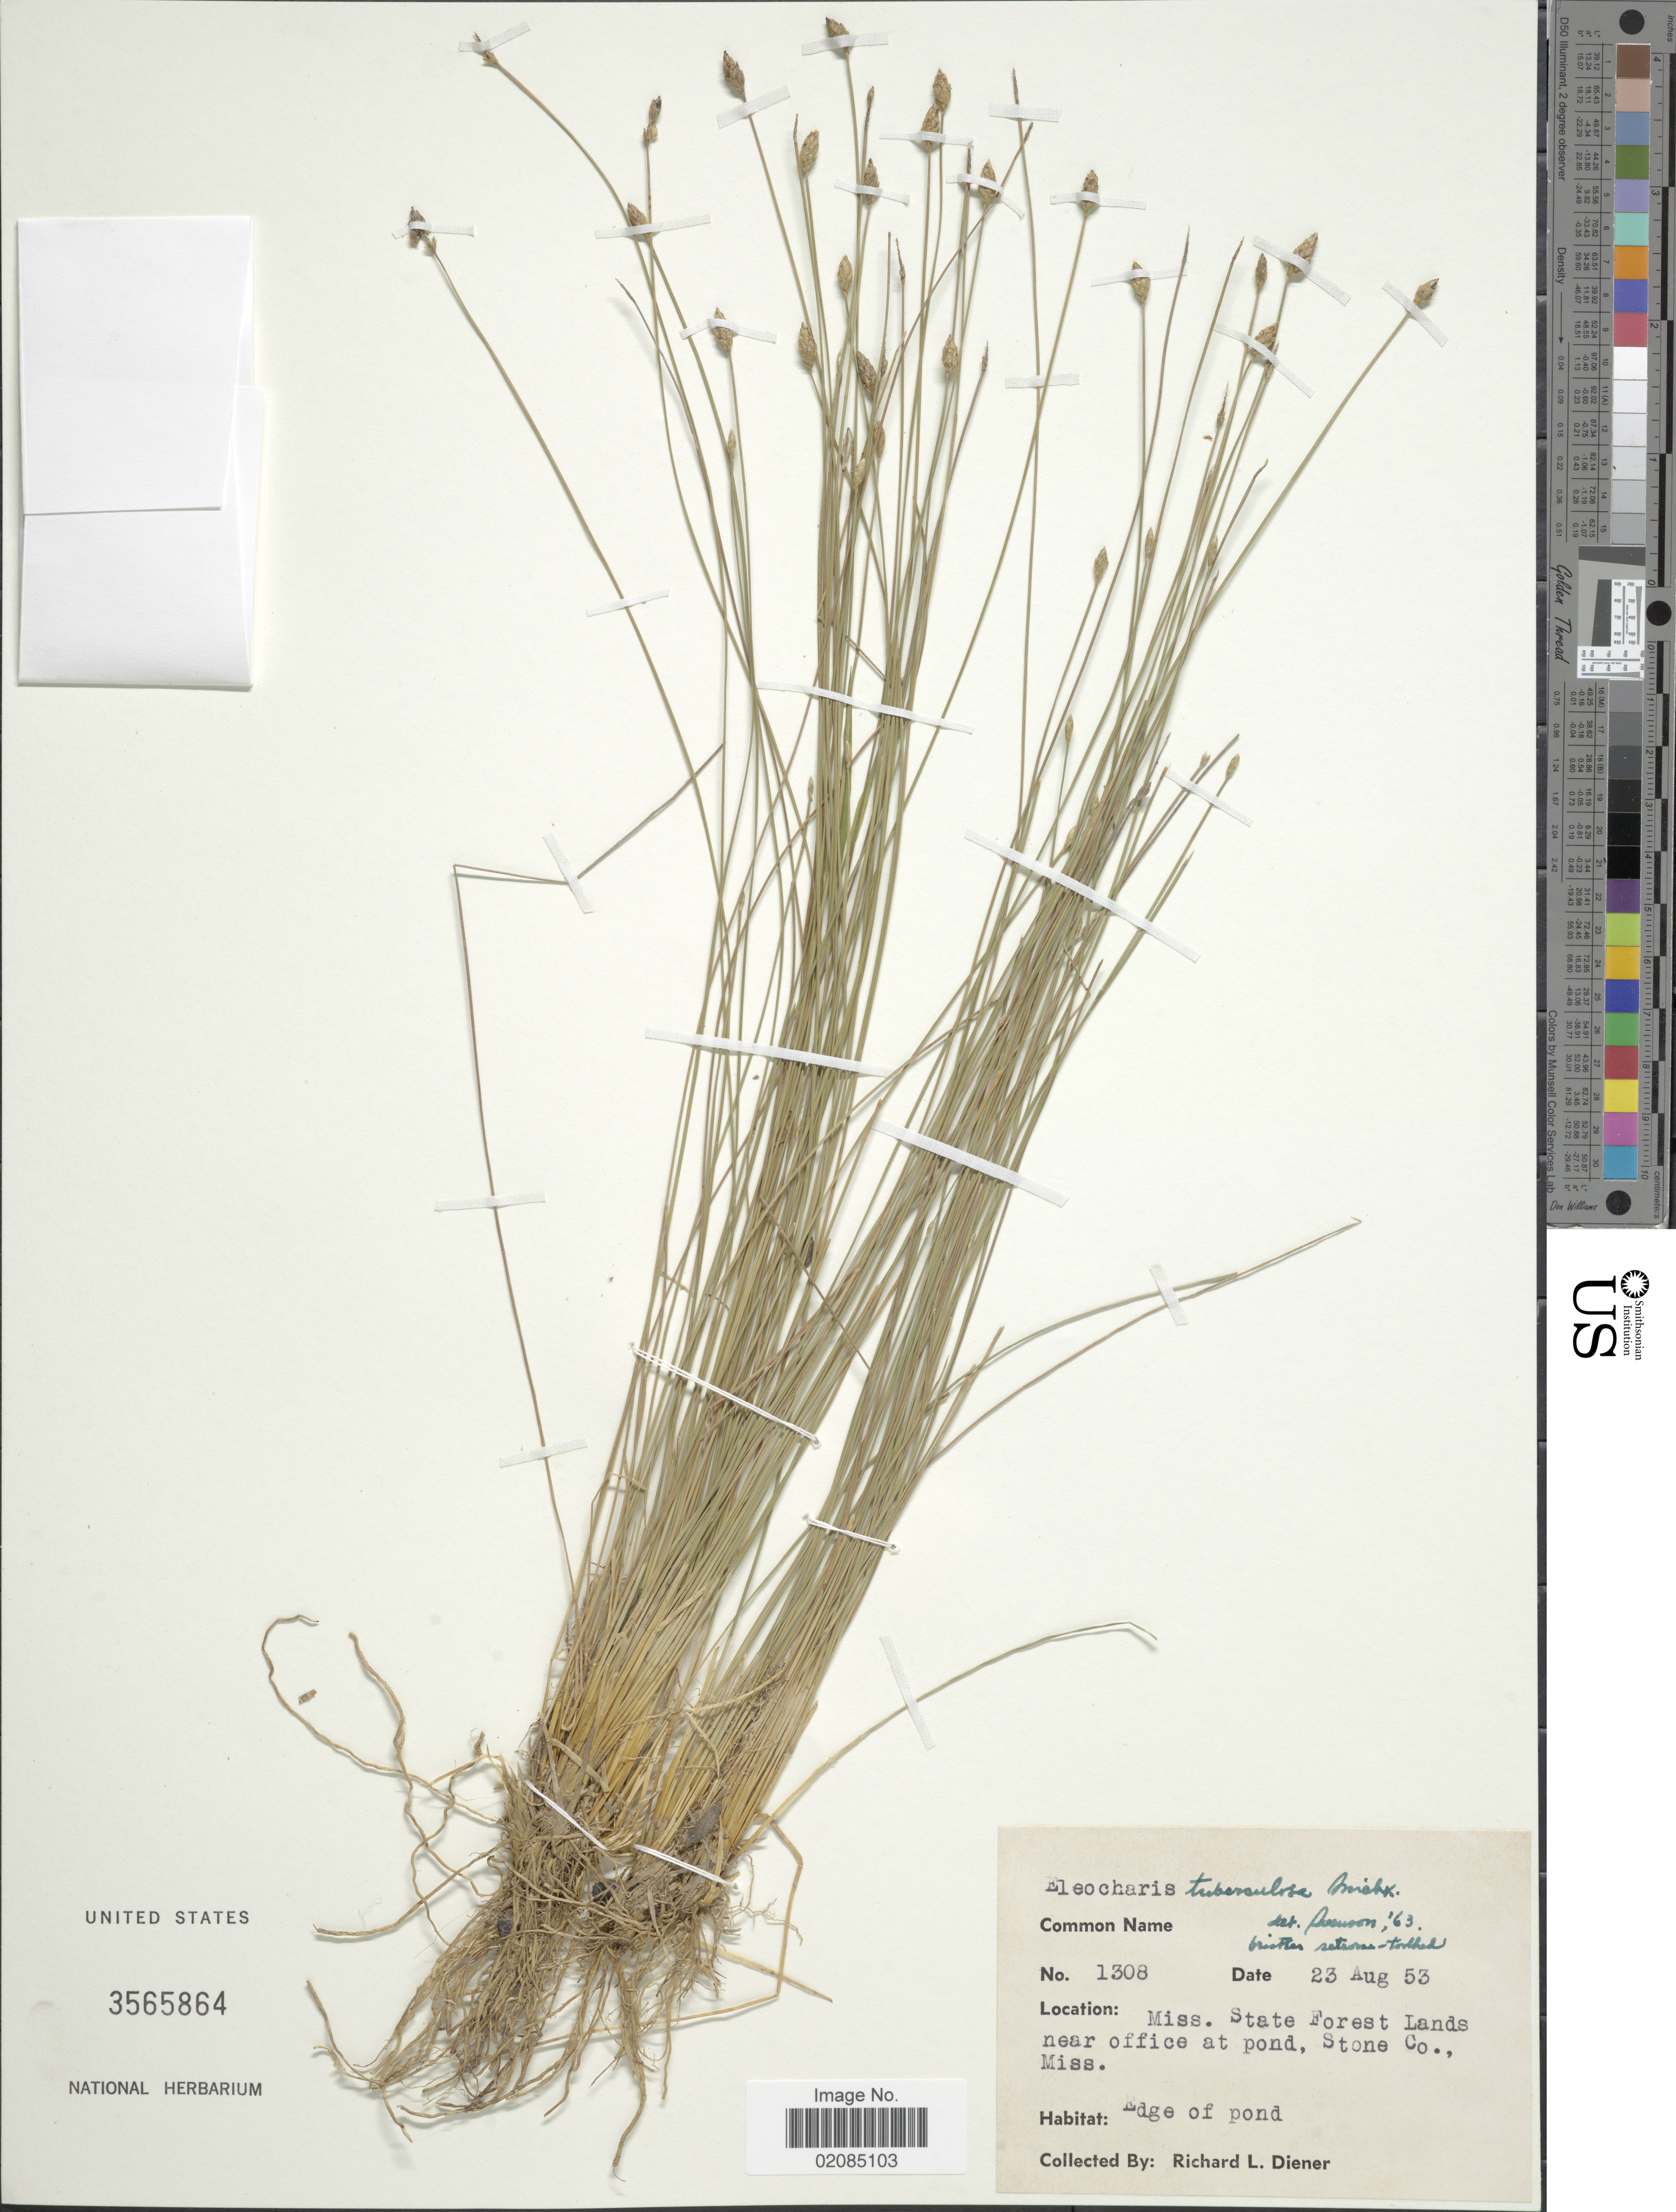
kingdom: Plantae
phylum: Tracheophyta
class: Liliopsida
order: Poales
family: Cyperaceae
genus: Eleocharis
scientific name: Eleocharis tuberculosa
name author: (Michx.) Roem. & Schult.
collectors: R. Diener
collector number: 1308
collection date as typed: Transcribed d/m/y: 23/8/53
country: United States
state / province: Mississippi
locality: Miss. State Forest Lands near office at pond, Stone Co., edge of pond.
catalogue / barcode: US 3565864